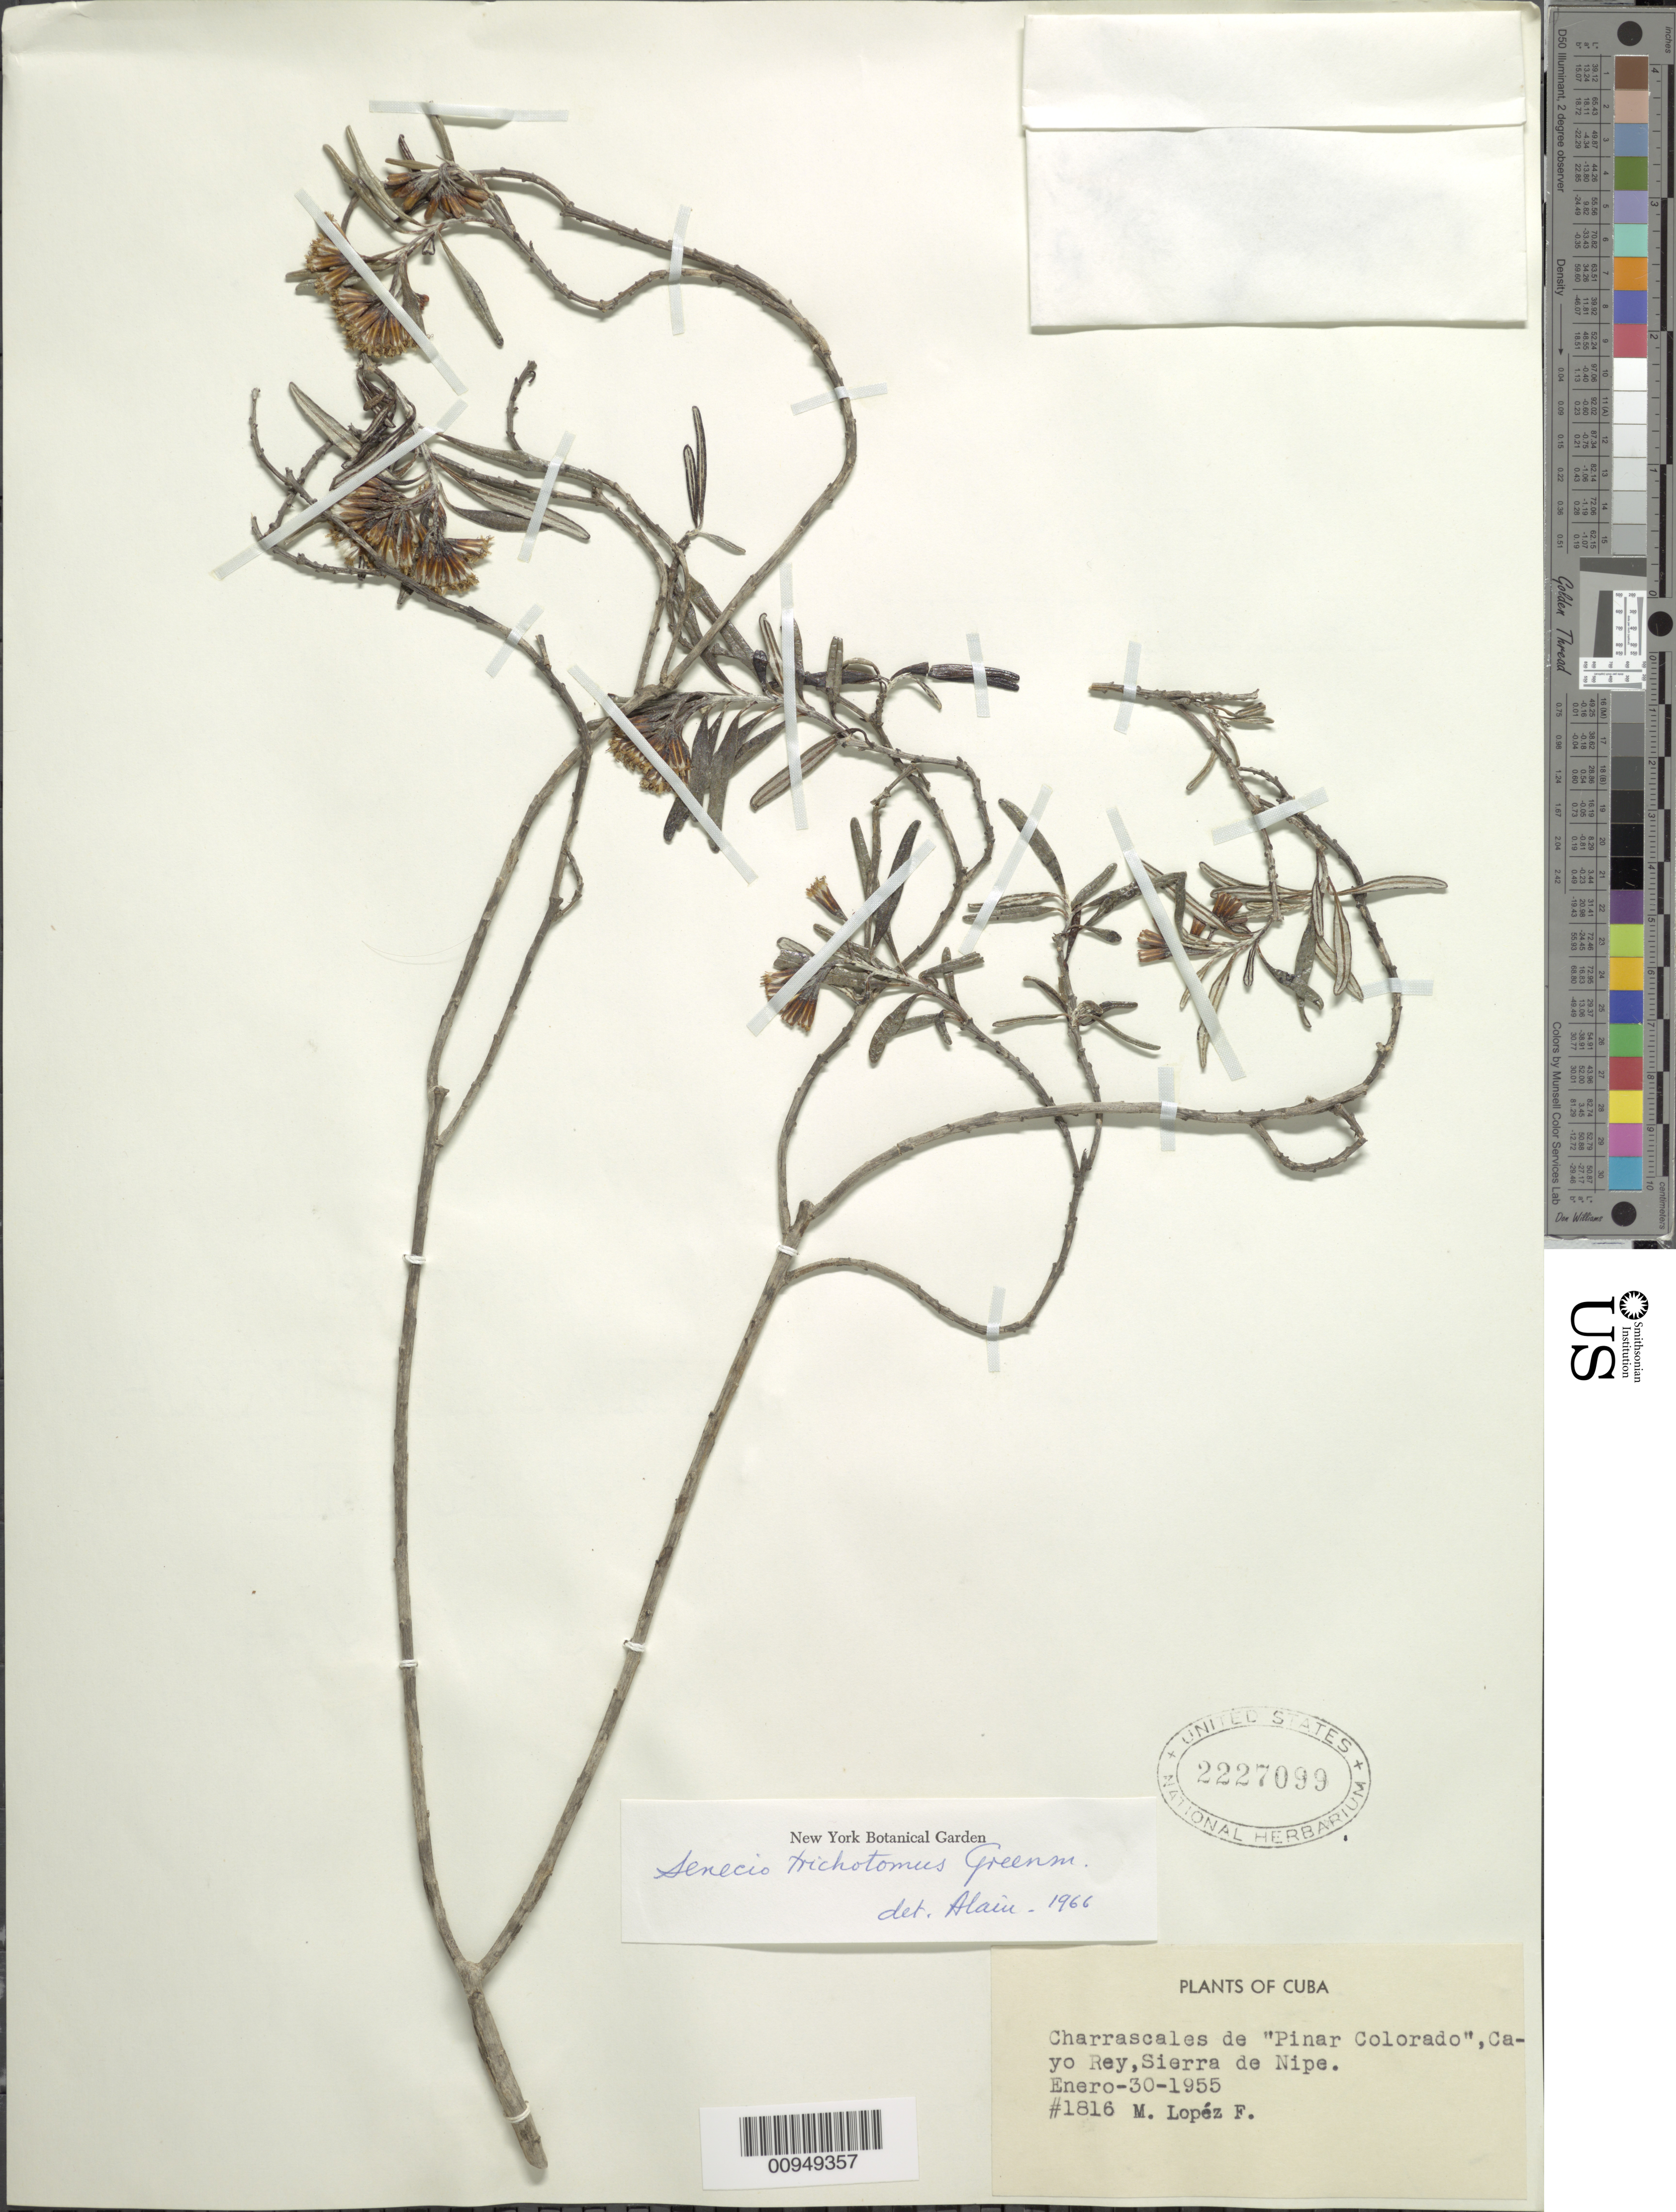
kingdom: Plantae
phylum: Tracheophyta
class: Magnoliopsida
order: Asterales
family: Asteraceae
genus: Senecio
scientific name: Senecio trichotomus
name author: Greenm.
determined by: Liogier, Alain H.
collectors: M. López Figueiras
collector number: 1816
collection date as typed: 30 Jan 1955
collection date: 1955-01-30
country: Cuba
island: Cuba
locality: Charrascales del Pinar Colorado, Cayo Rey, Sierra de Nipe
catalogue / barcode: US 2227099